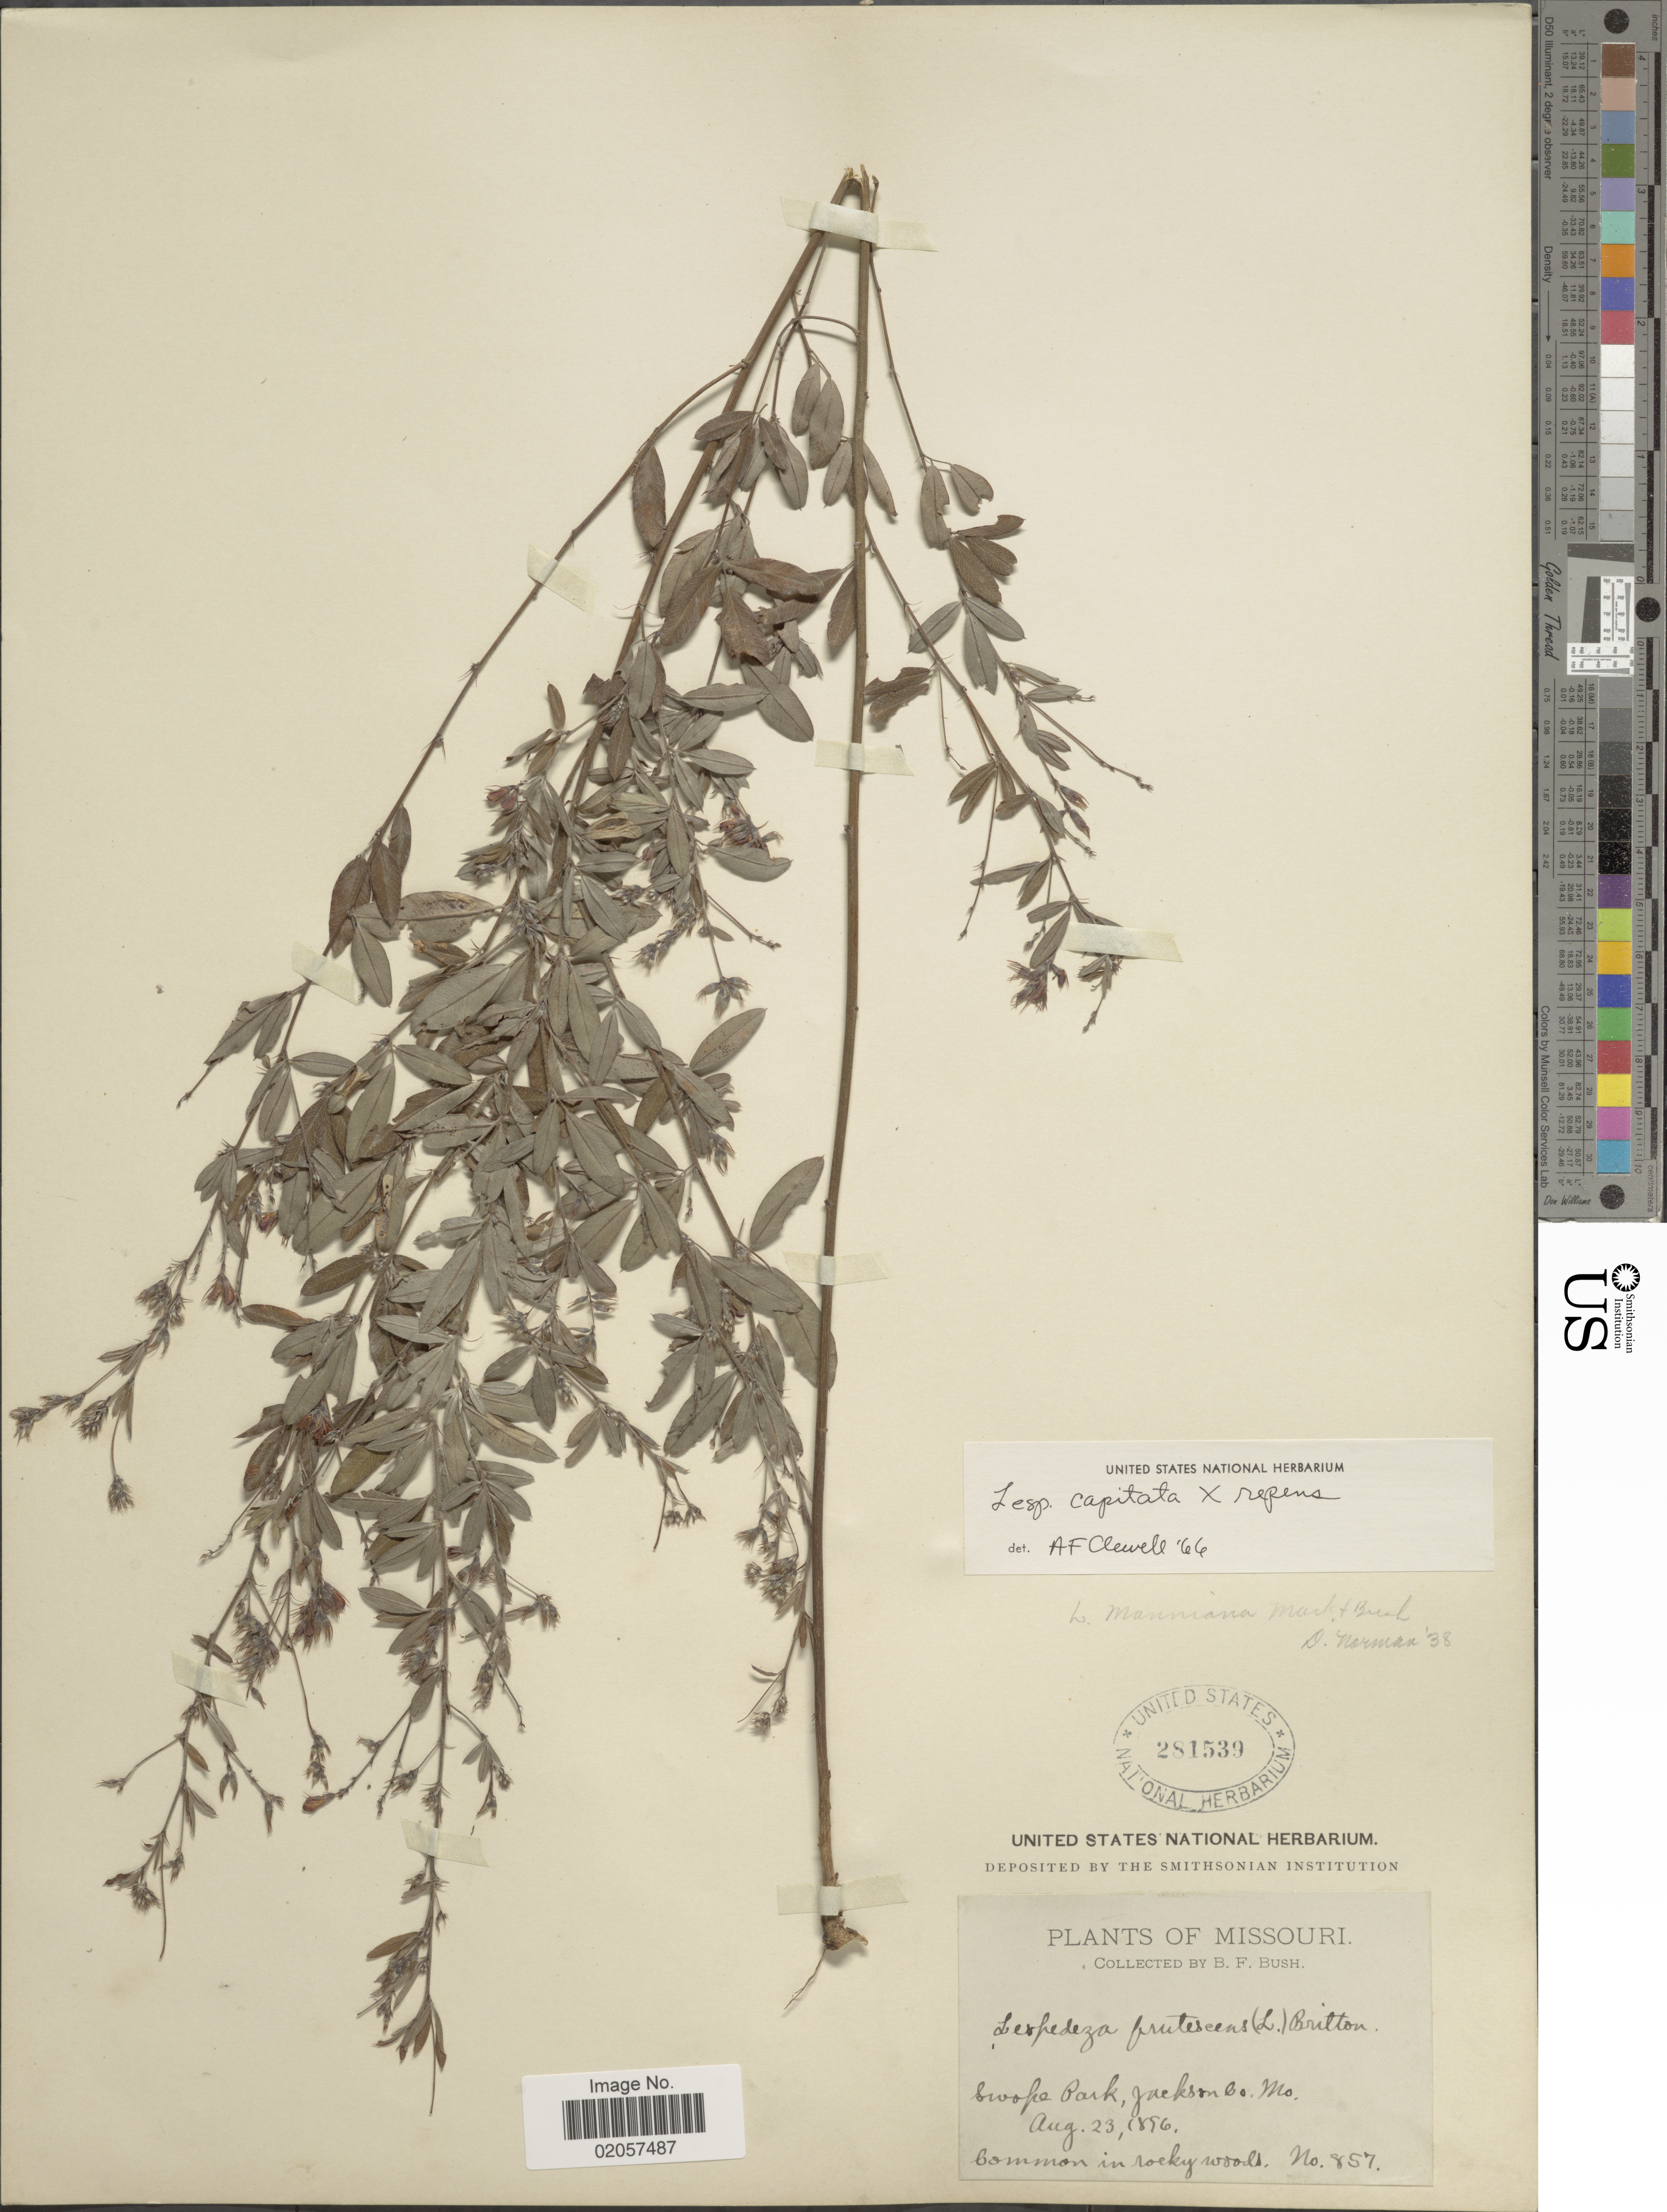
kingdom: Plantae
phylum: Tracheophyta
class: Magnoliopsida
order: Fabales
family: Fabaceae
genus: Lespedeza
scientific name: Lespedeza capitata x L. repens (L.) W.P.C. Barton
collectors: B. F. Bush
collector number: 857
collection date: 1896-08-23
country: United States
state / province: Missouri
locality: Swope Park, Jackson Co. Mo.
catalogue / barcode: US 281539